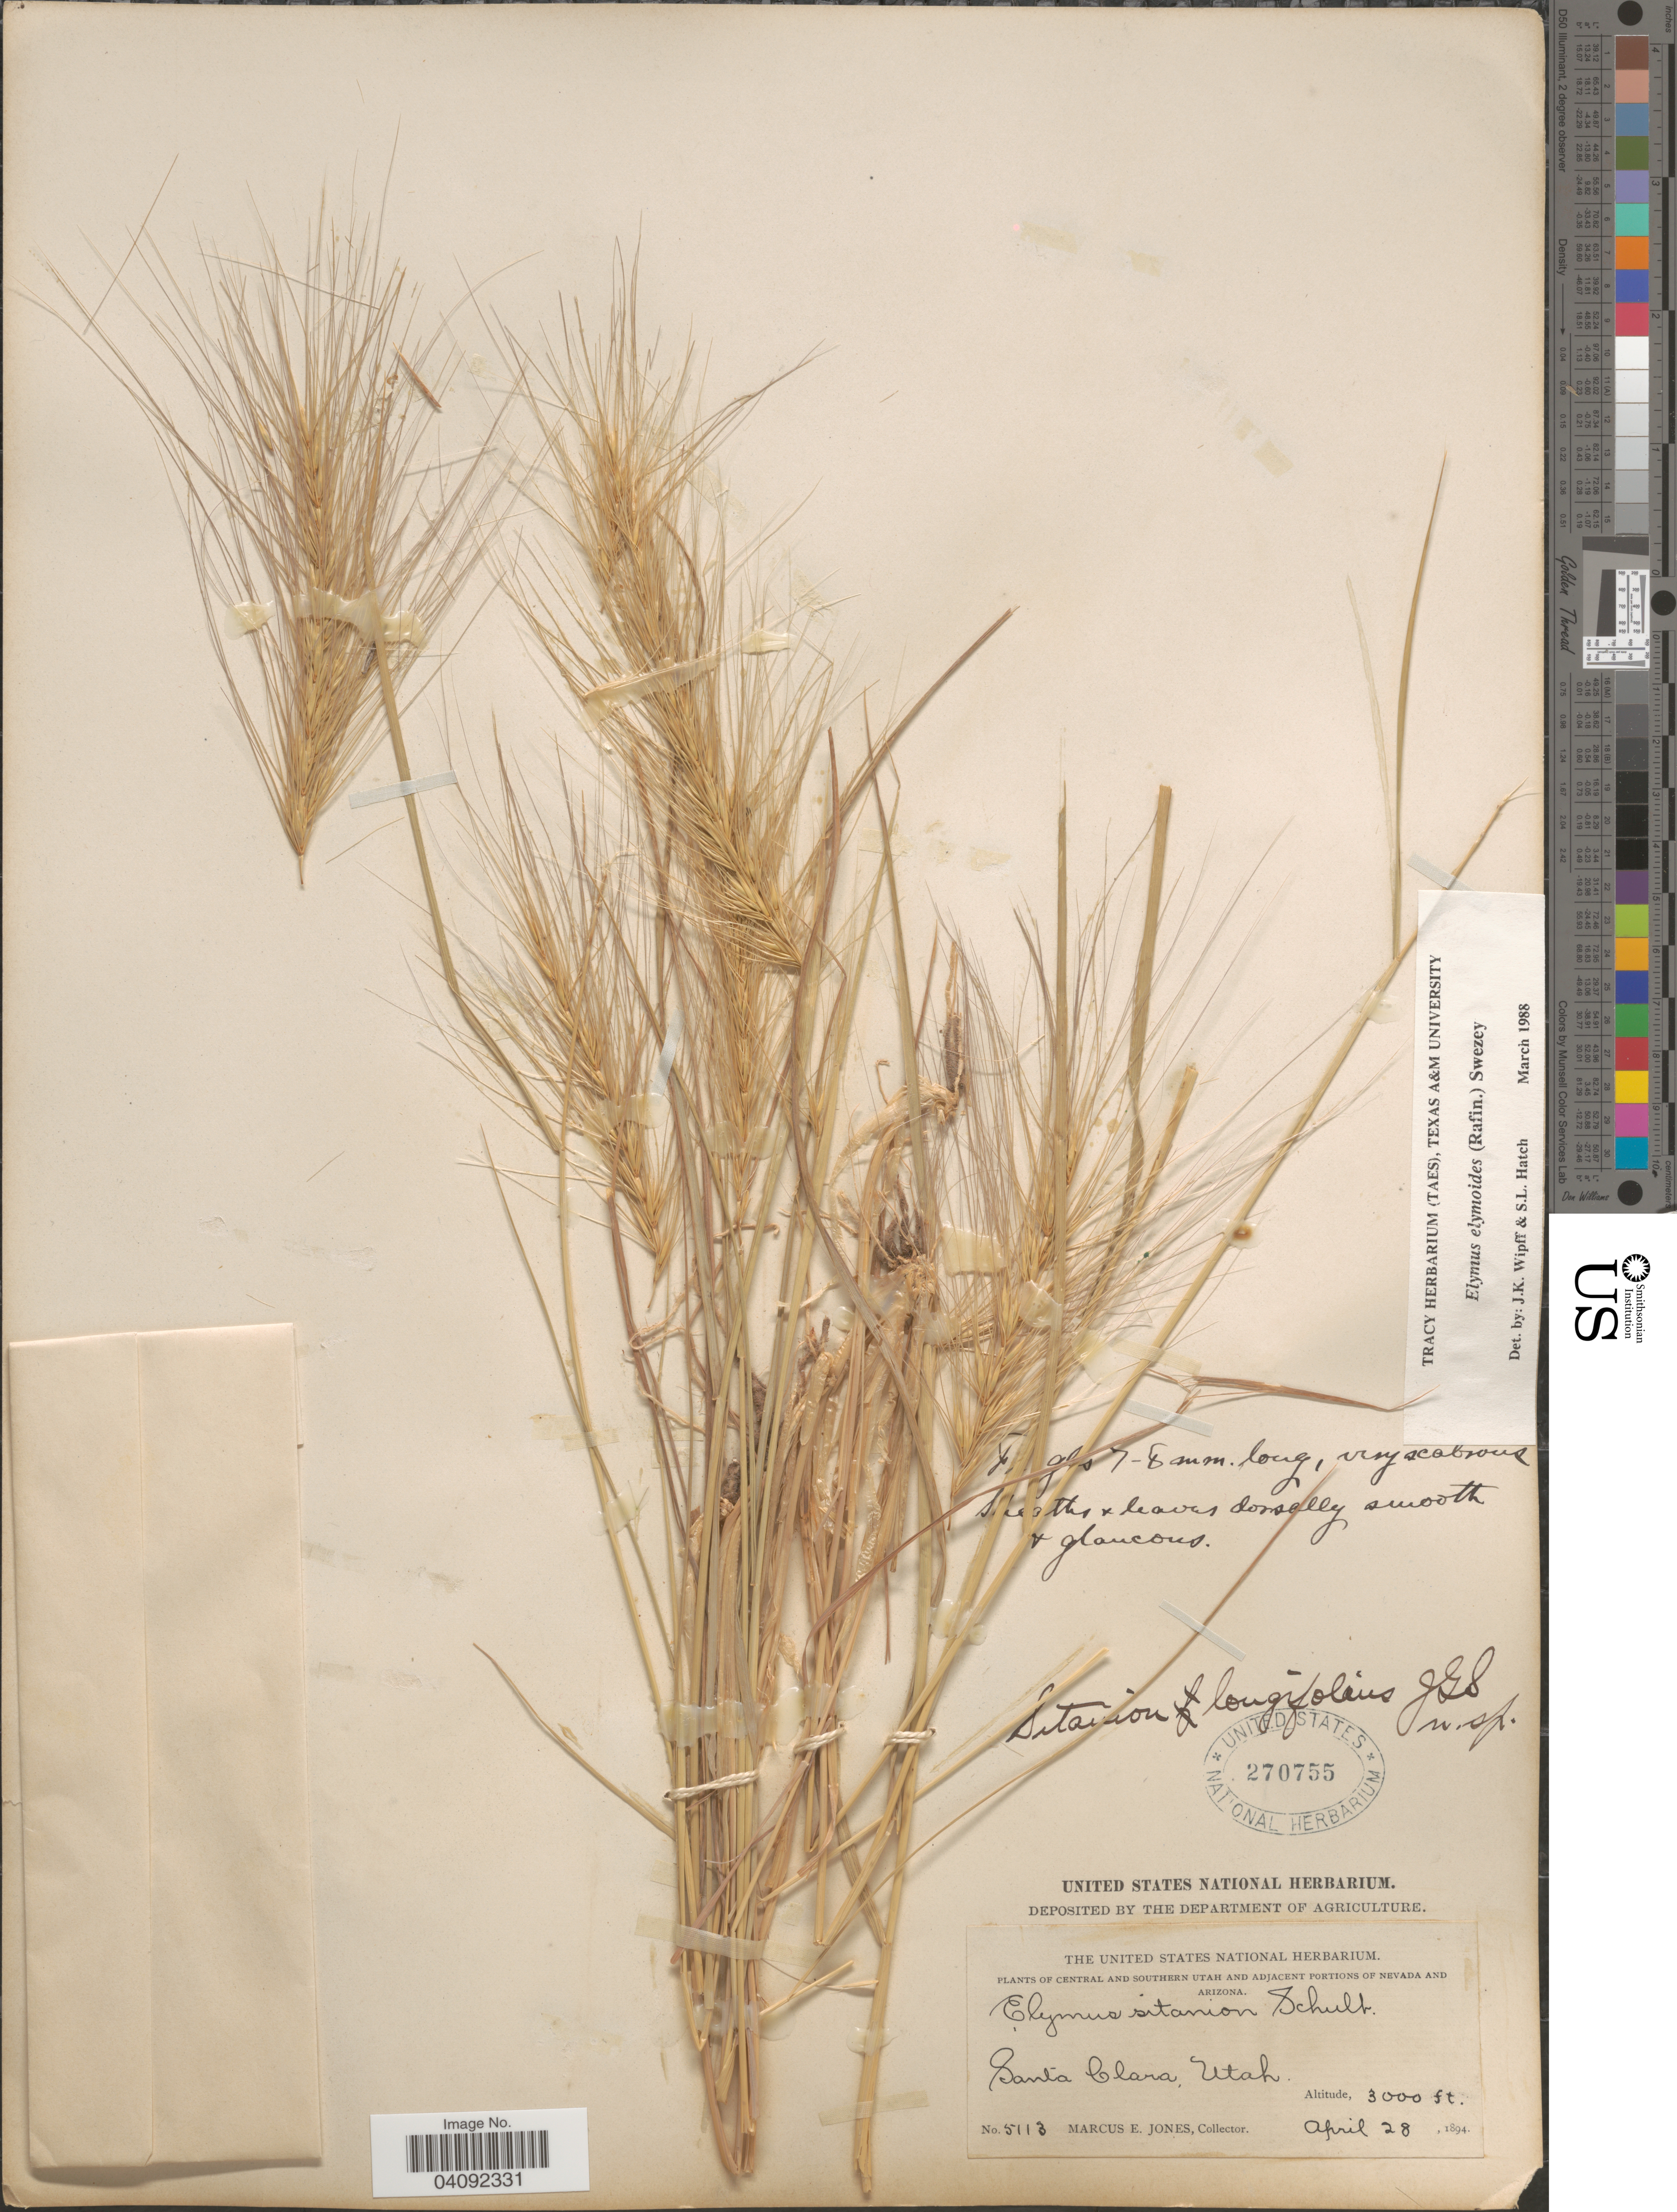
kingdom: Plantae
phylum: Tracheophyta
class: Liliopsida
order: Poales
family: Poaceae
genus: Elymus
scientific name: Elymus elymoides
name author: (Raf.) Swezey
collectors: M. E. Jones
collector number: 5113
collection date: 1894-04-28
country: United States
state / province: Utah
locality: Central and Southern Utah. Santa Clara.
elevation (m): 914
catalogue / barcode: US 270755